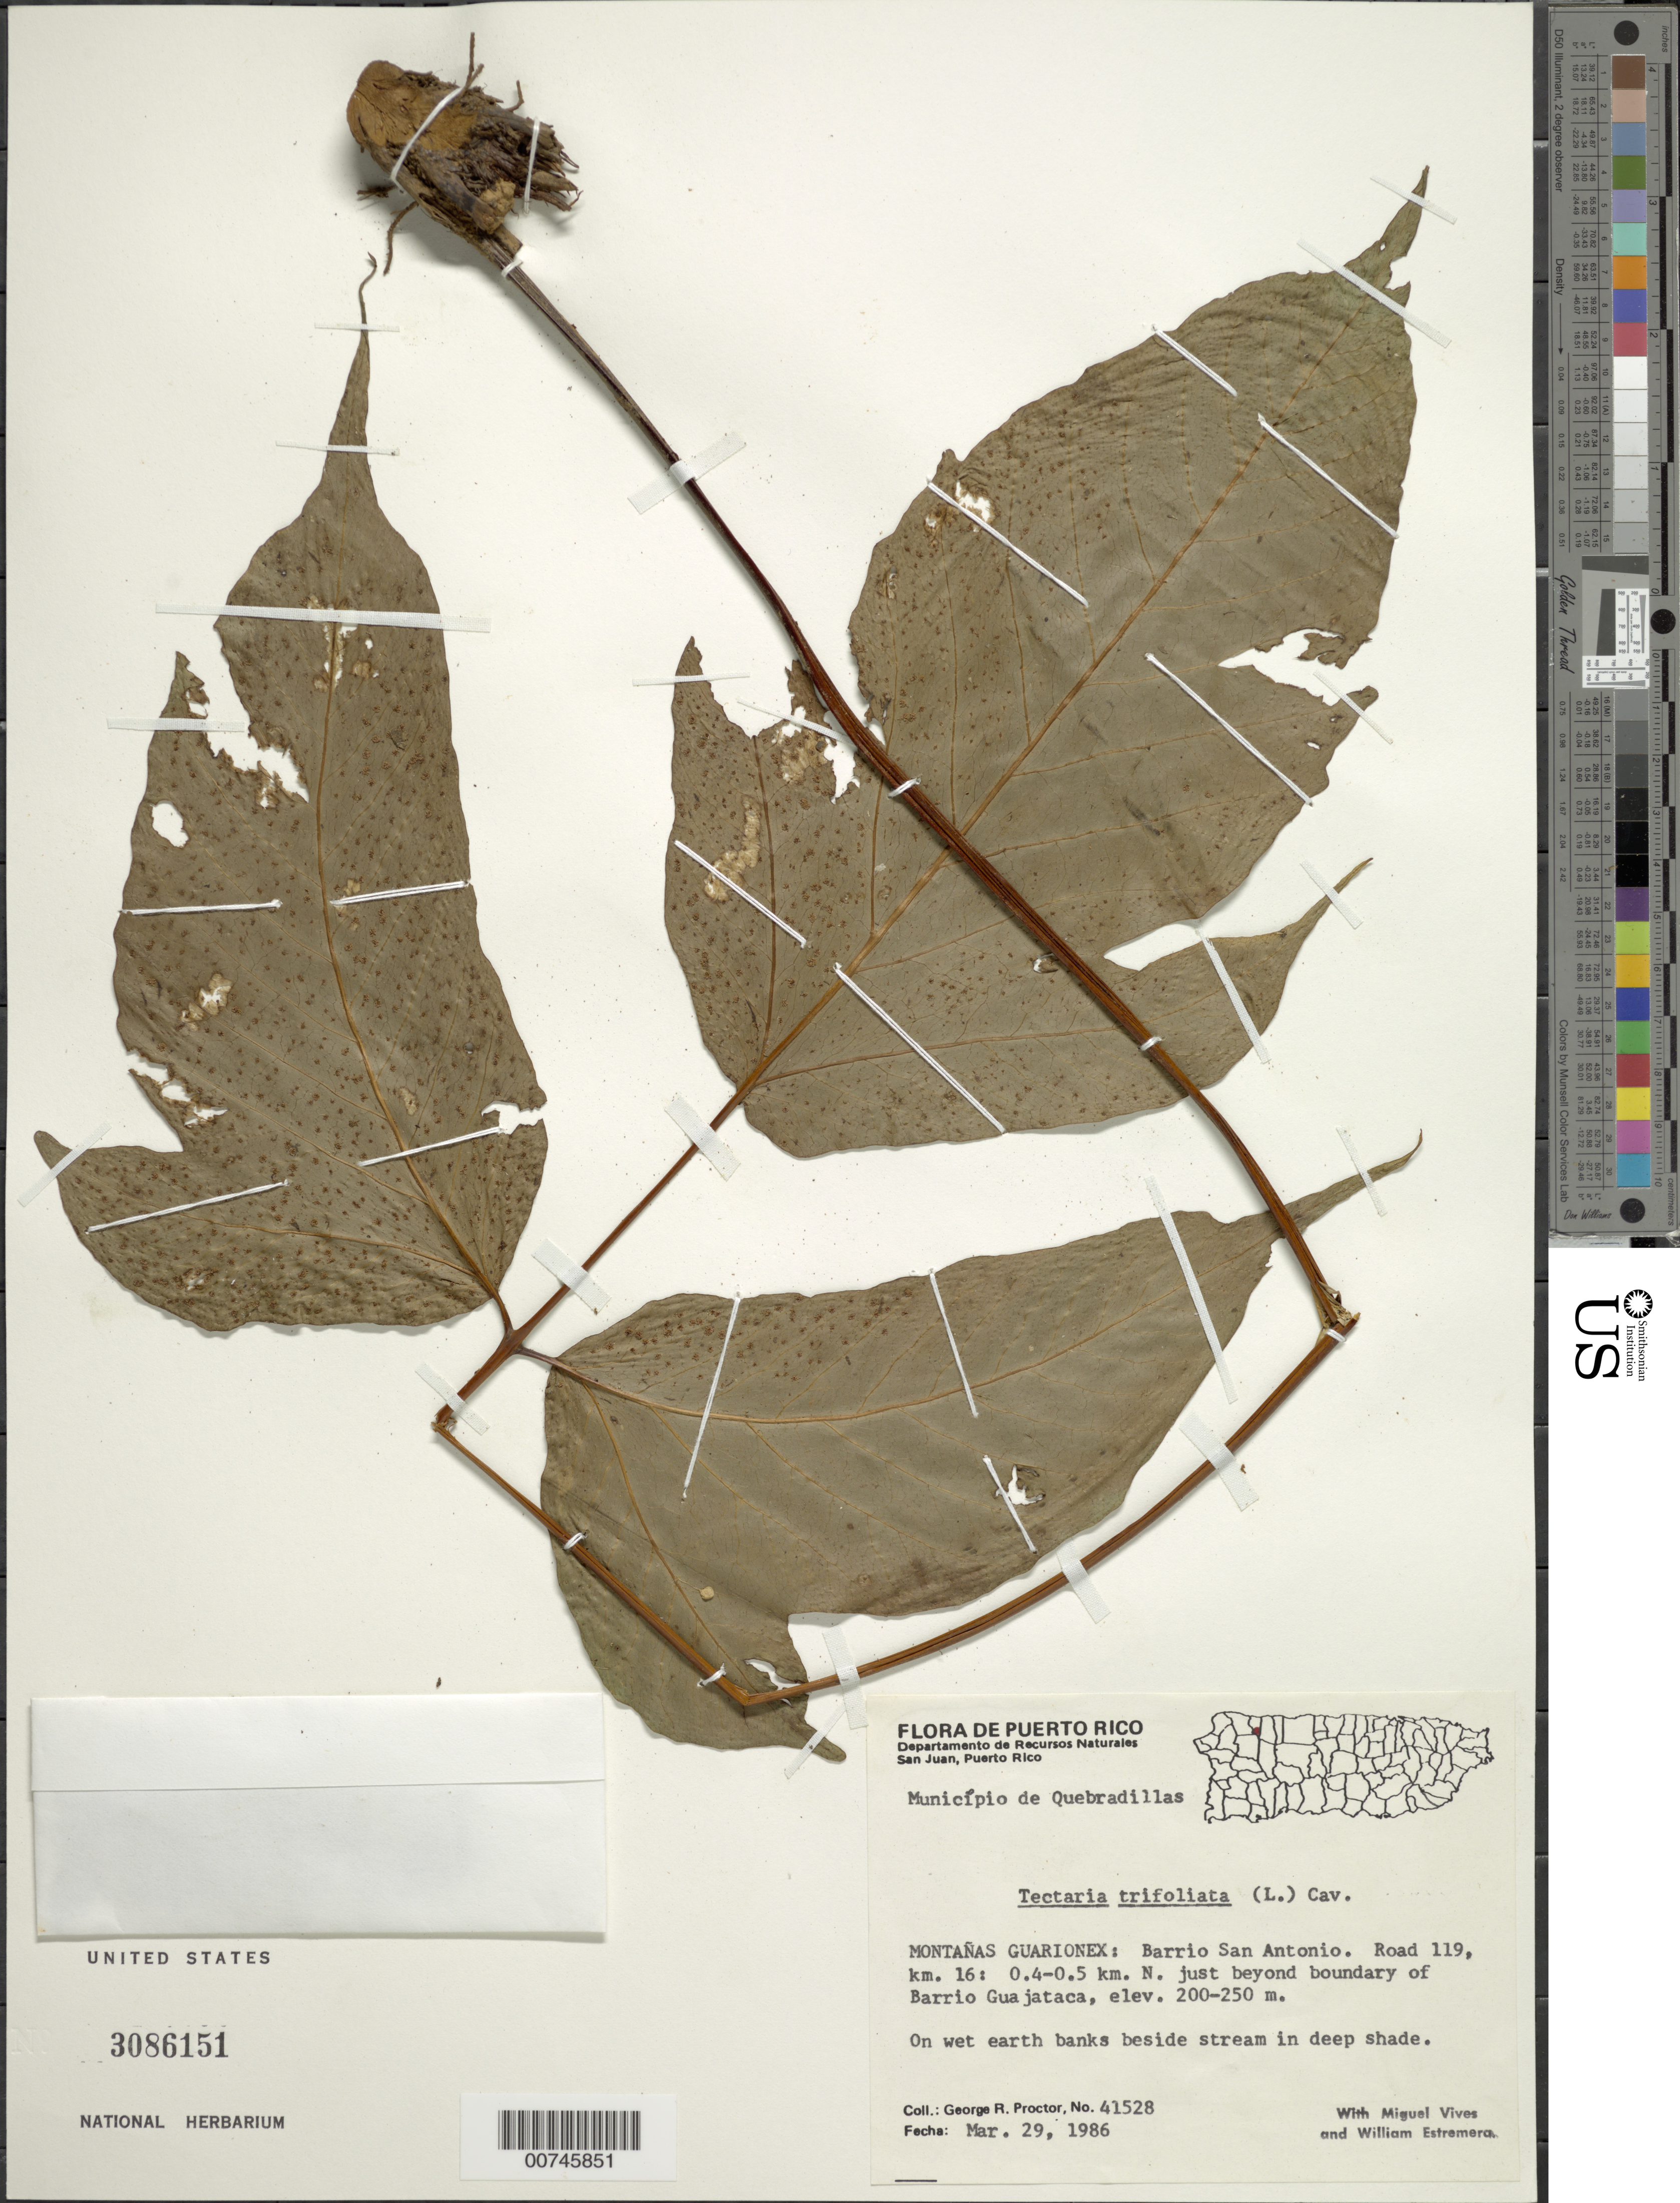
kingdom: Plantae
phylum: Tracheophyta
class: Polypodiopsida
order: Polypodiales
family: Tectariaceae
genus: Tectaria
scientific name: Tectaria trifoliata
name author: (L.) Cav.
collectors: G. R. Proctor, M. Vives & W. Estremera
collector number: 41528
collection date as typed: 29 Mar 1986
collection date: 1986-03-29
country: Puerto Rico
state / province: Quebradillas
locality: Montañas Guarionex: Barrio San Antonio. Road 119, km 16; 0.4-0.5 km N just beyond boundary of Barrio Guajataca. Municipio de Quebradillas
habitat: On wet earth banks beside stream in deep shade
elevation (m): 200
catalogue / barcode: US 3086151